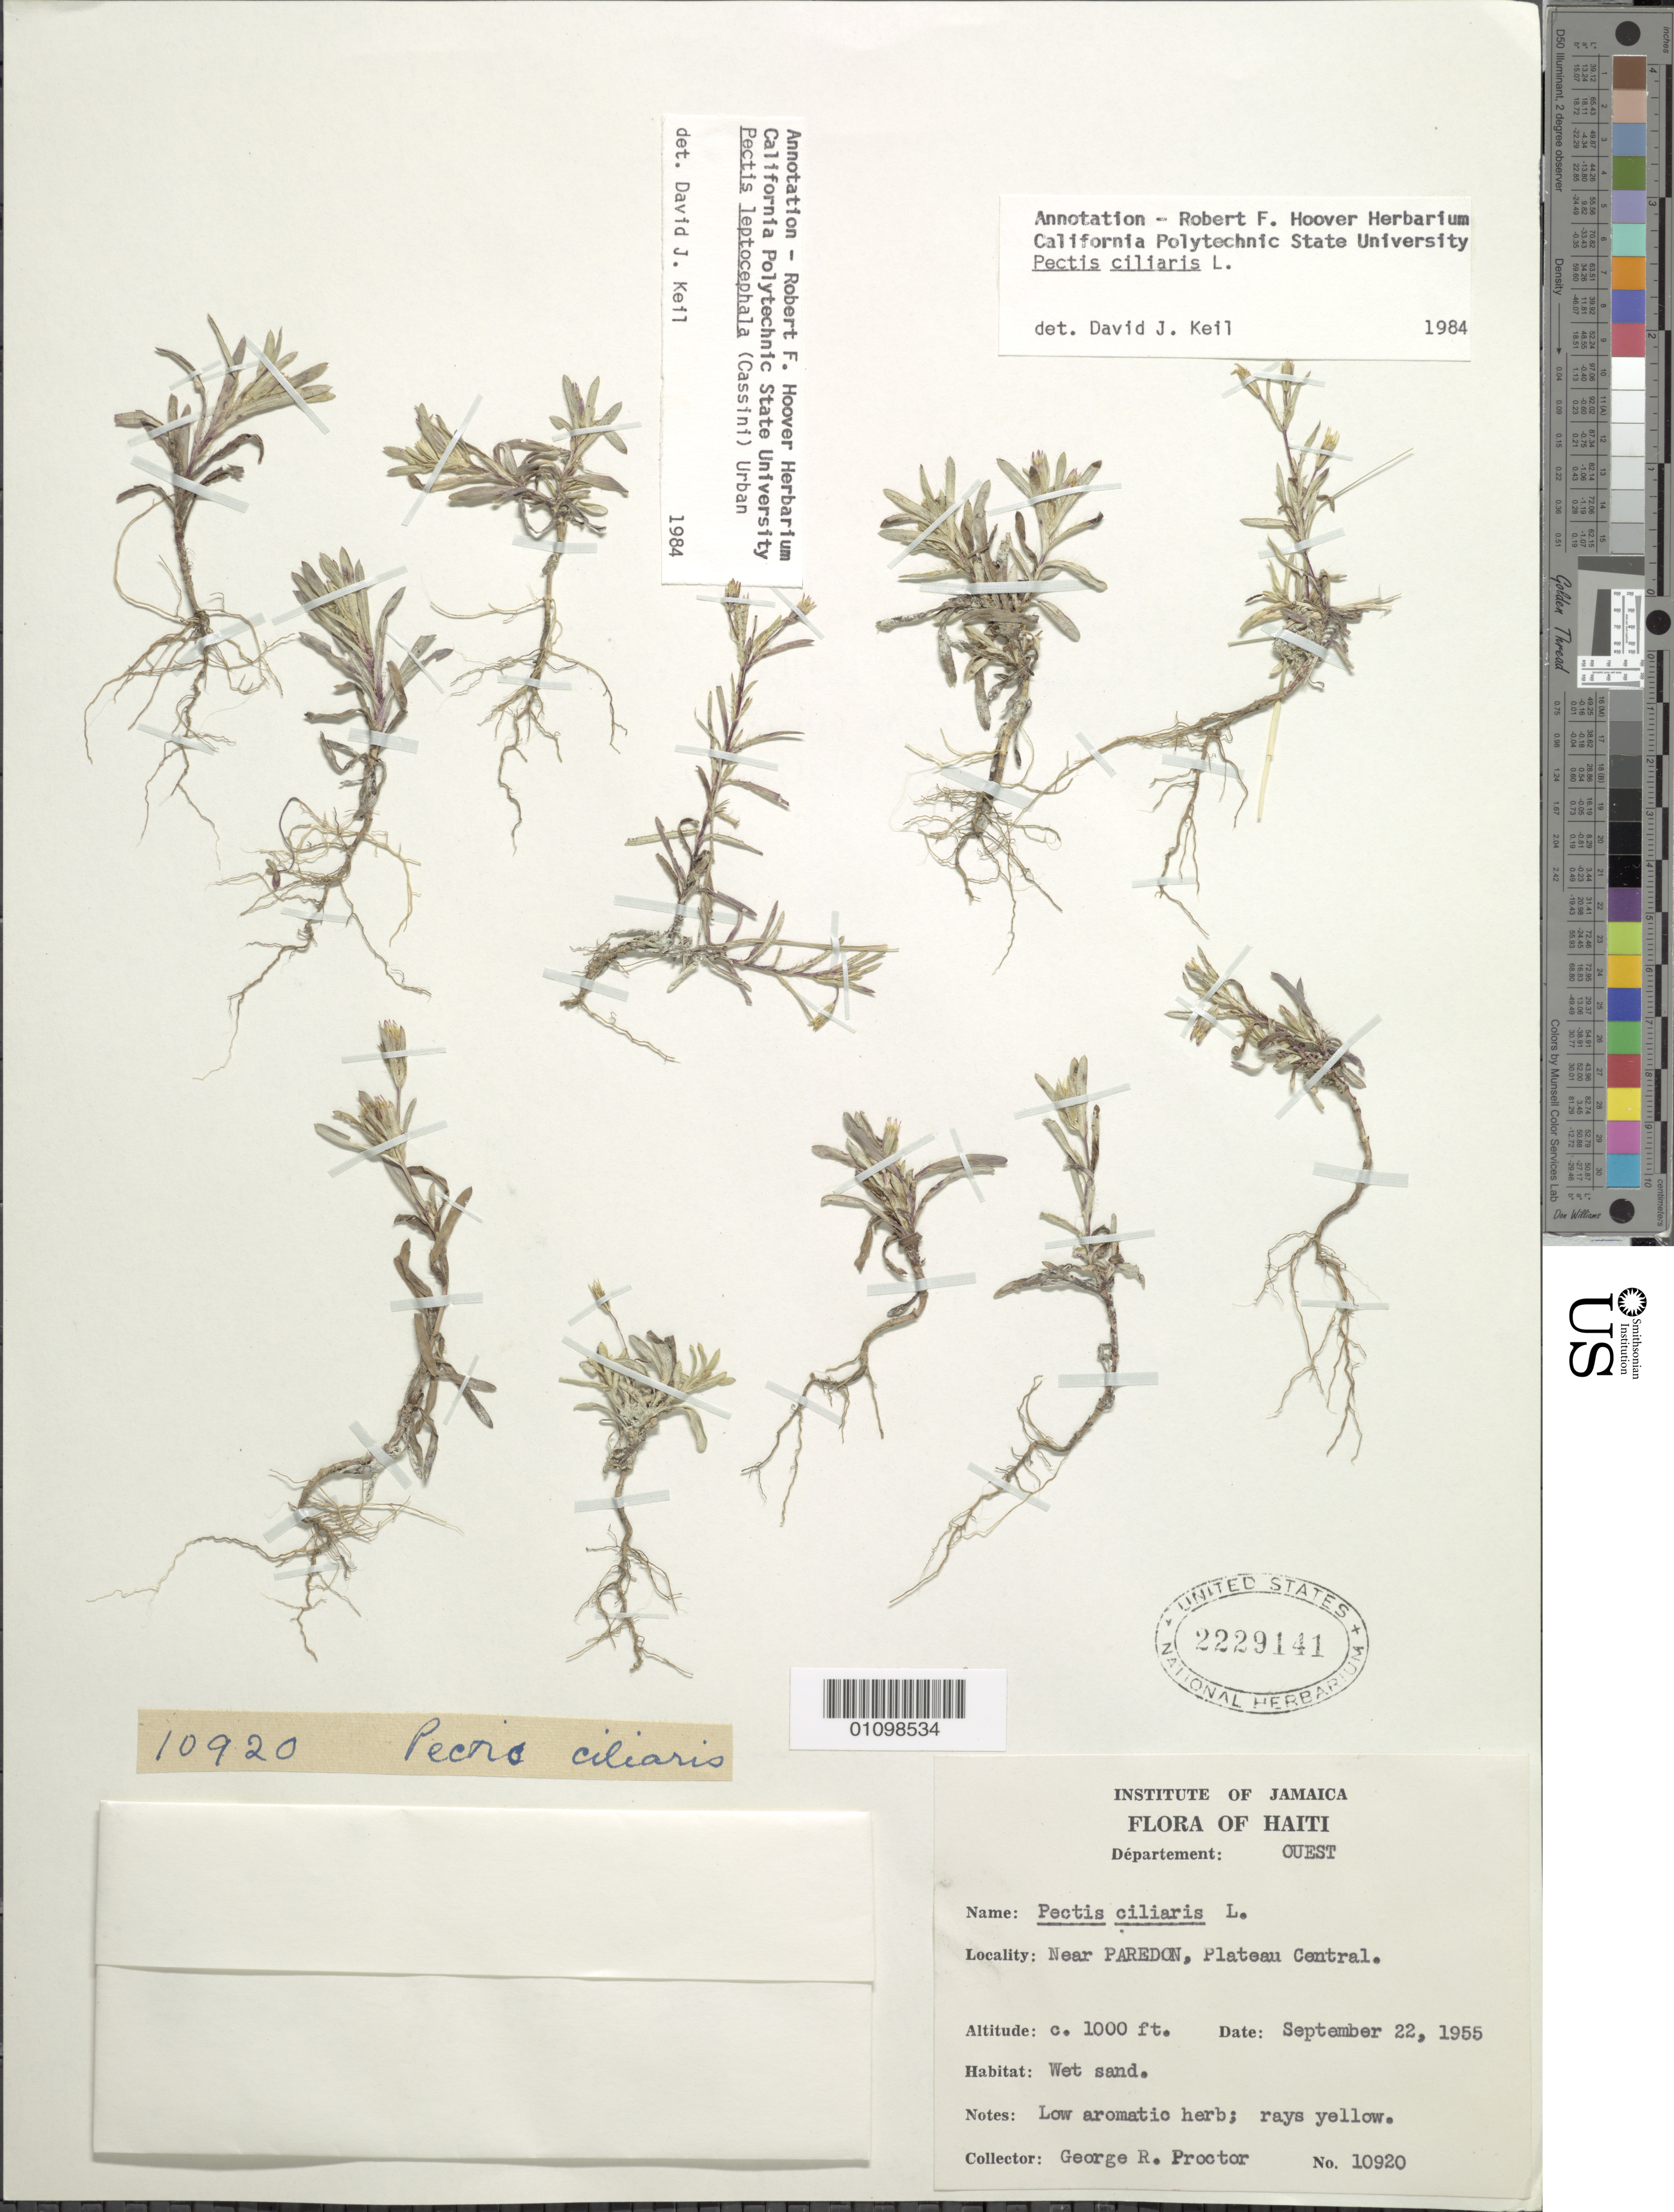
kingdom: Plantae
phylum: Tracheophyta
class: Magnoliopsida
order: Asterales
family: Asteraceae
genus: Pectis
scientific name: Pectis ciliaris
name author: L.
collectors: G. R. Proctor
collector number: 10920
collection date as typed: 22 Sep 1955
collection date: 1955-09-22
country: Haiti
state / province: Centre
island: Hispaniola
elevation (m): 305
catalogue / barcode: US 2229141